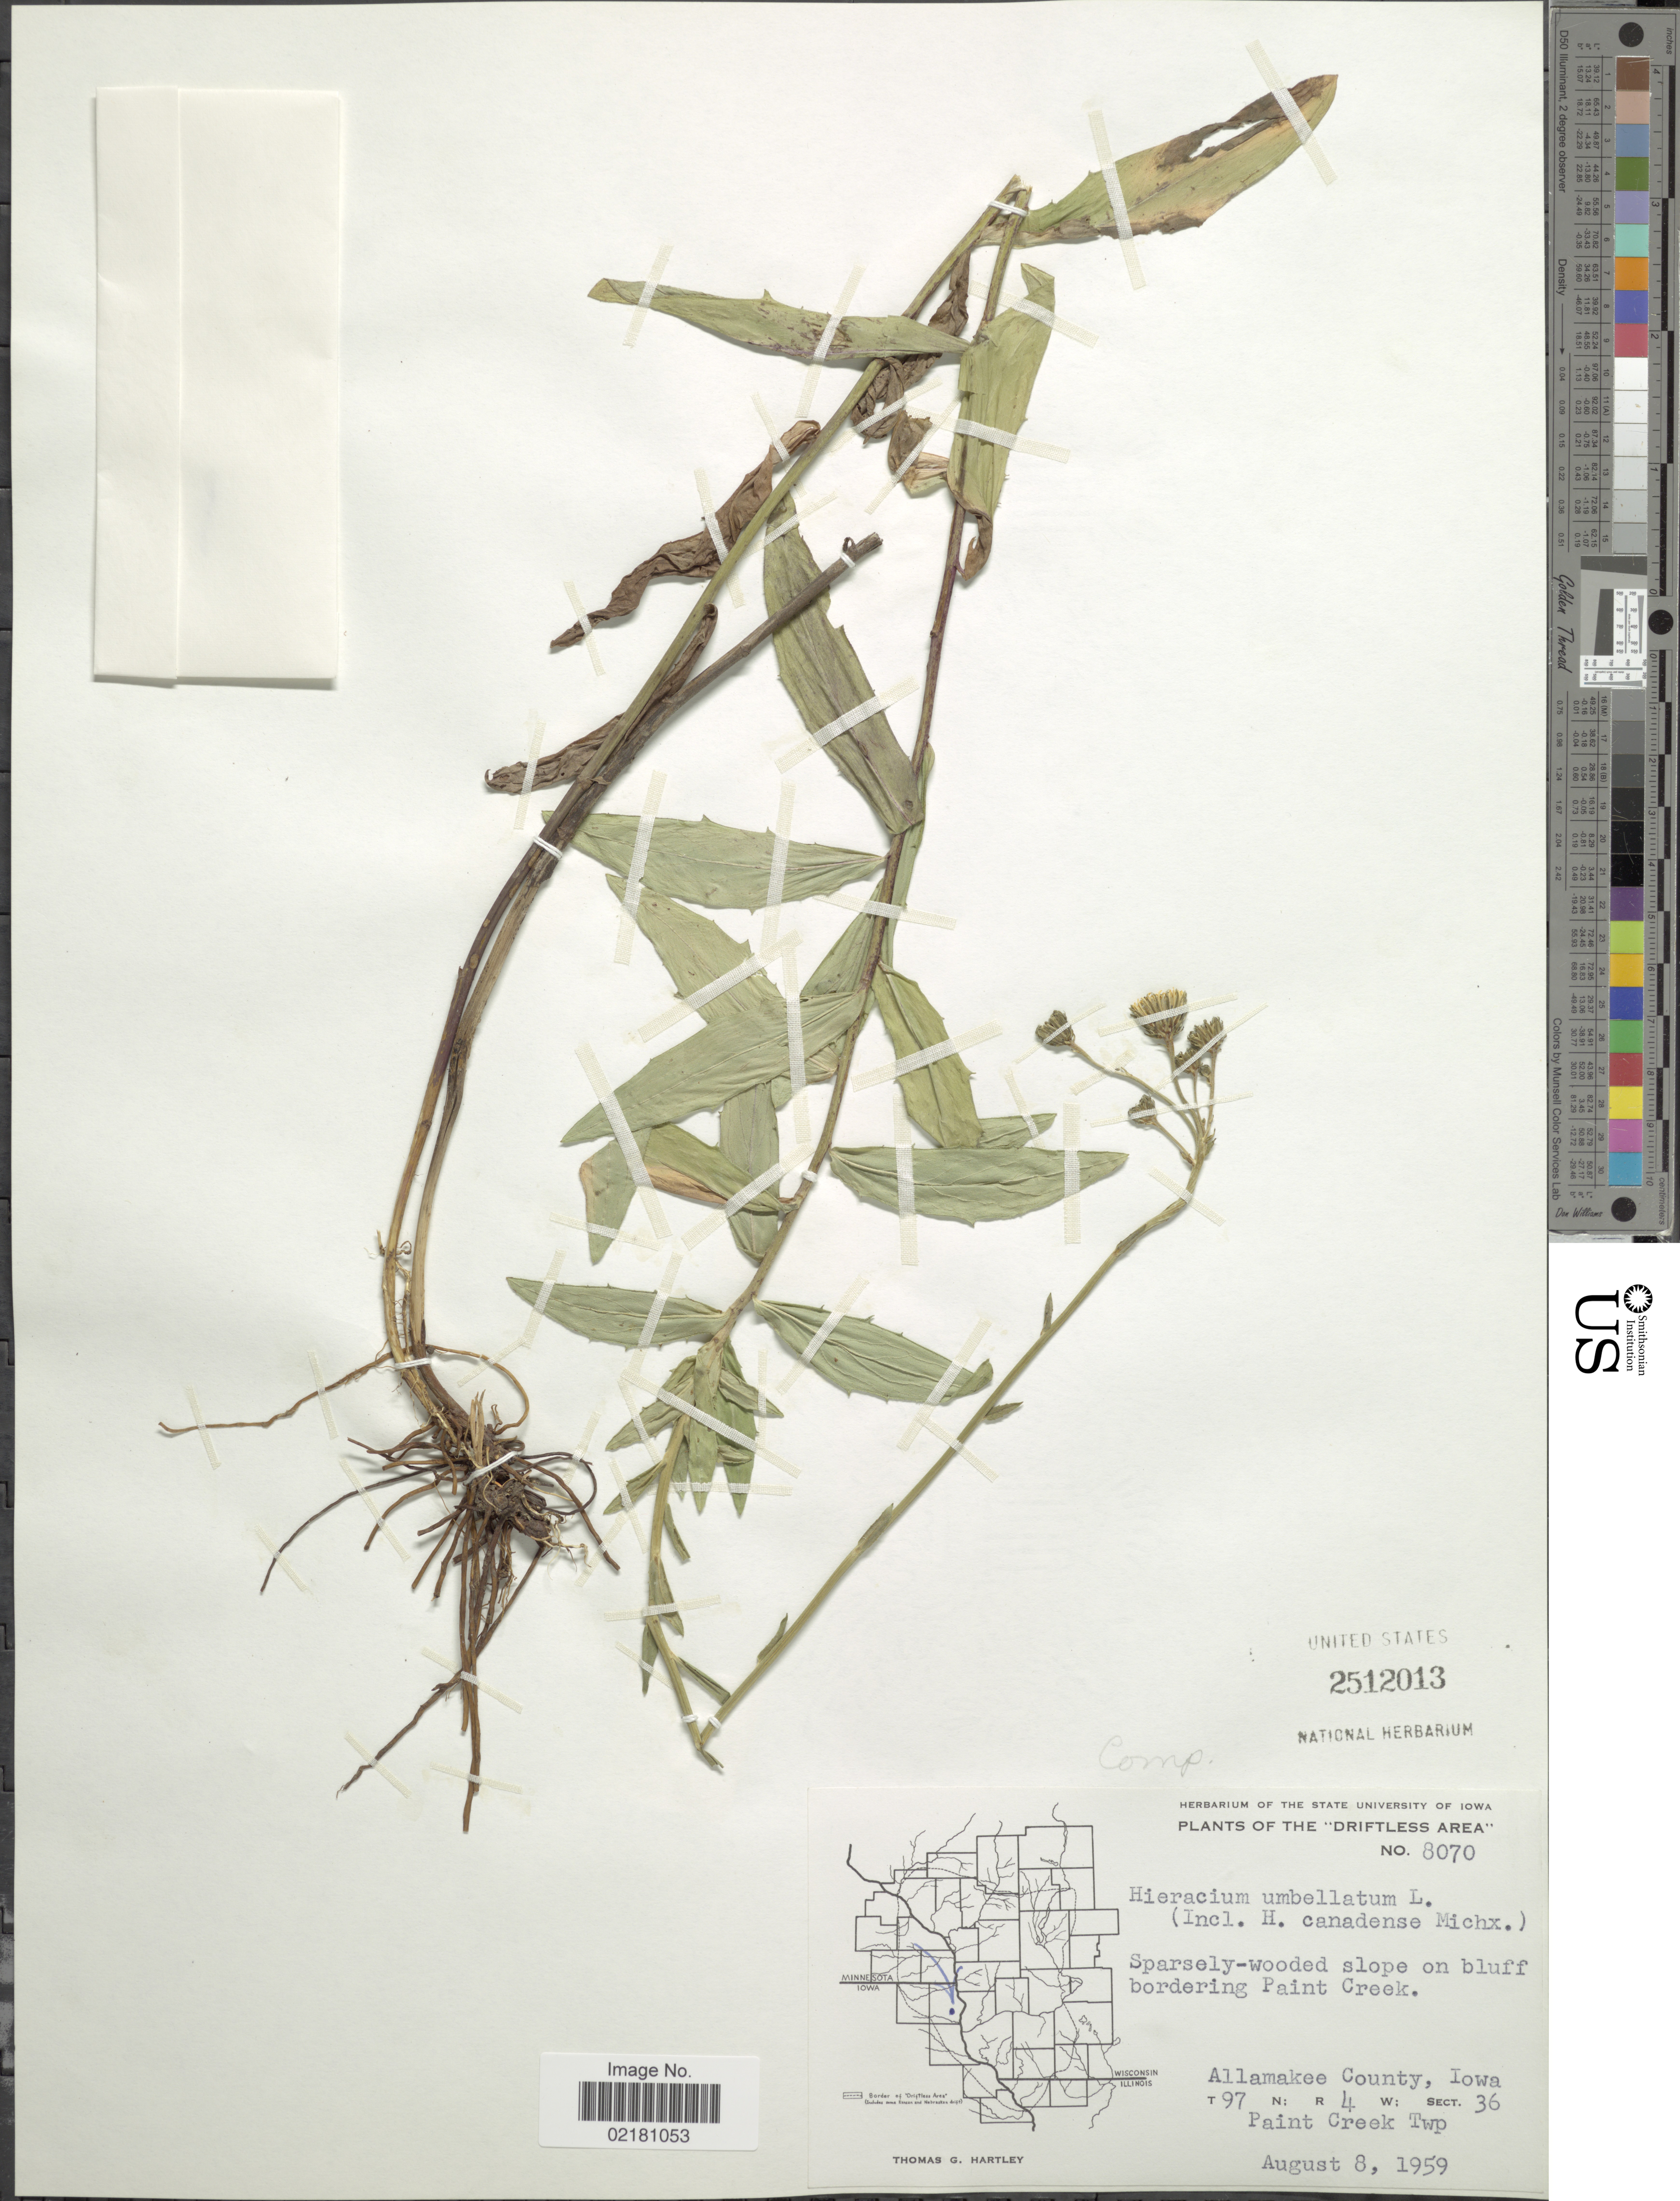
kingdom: Plantae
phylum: Tracheophyta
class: Magnoliopsida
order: Asterales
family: Asteraceae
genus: Hieracium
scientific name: Hieracium umbellatum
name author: L.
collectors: T. G. Hartley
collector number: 8070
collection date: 1959-09-08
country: United States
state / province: Iowa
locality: Driftless Area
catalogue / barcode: US 2512013